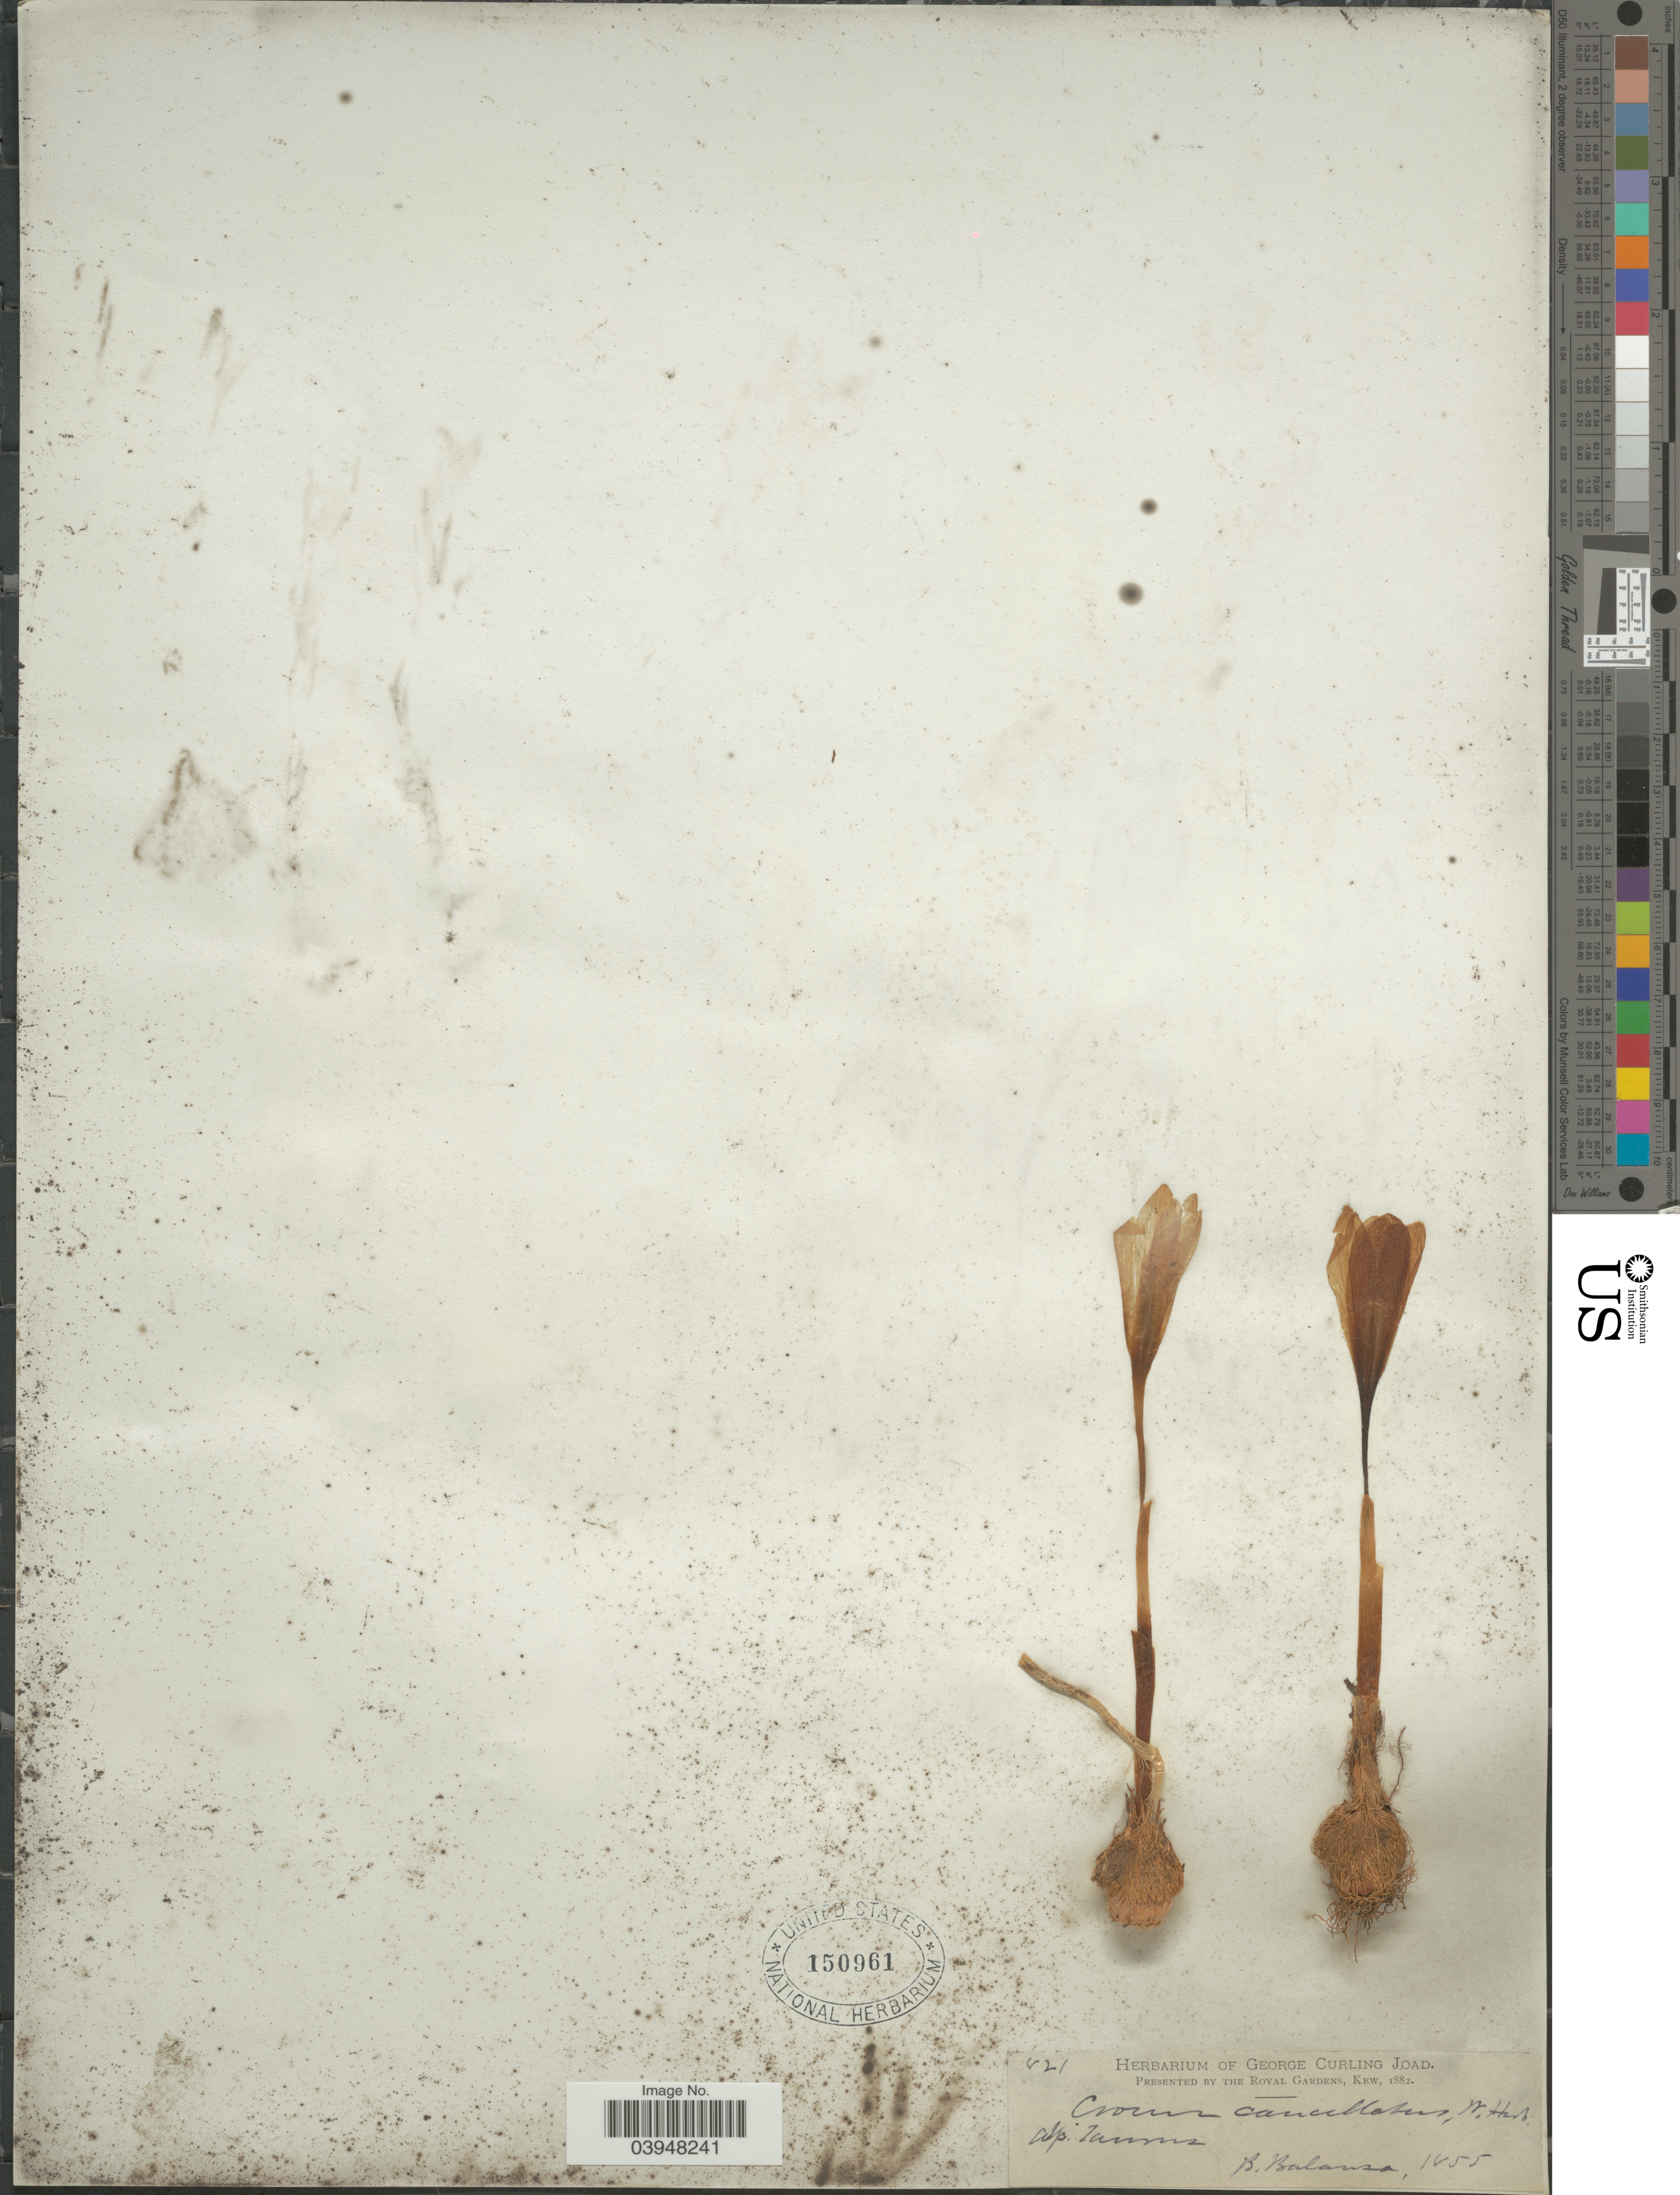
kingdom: Plantae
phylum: Tracheophyta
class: Liliopsida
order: Asparagales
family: Iridaceae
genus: Crocus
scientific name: Crocus cancellatus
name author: Herb.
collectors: B. Balansa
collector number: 821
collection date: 1855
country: Turkey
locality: Alp. Taurus.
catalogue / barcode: US 150961